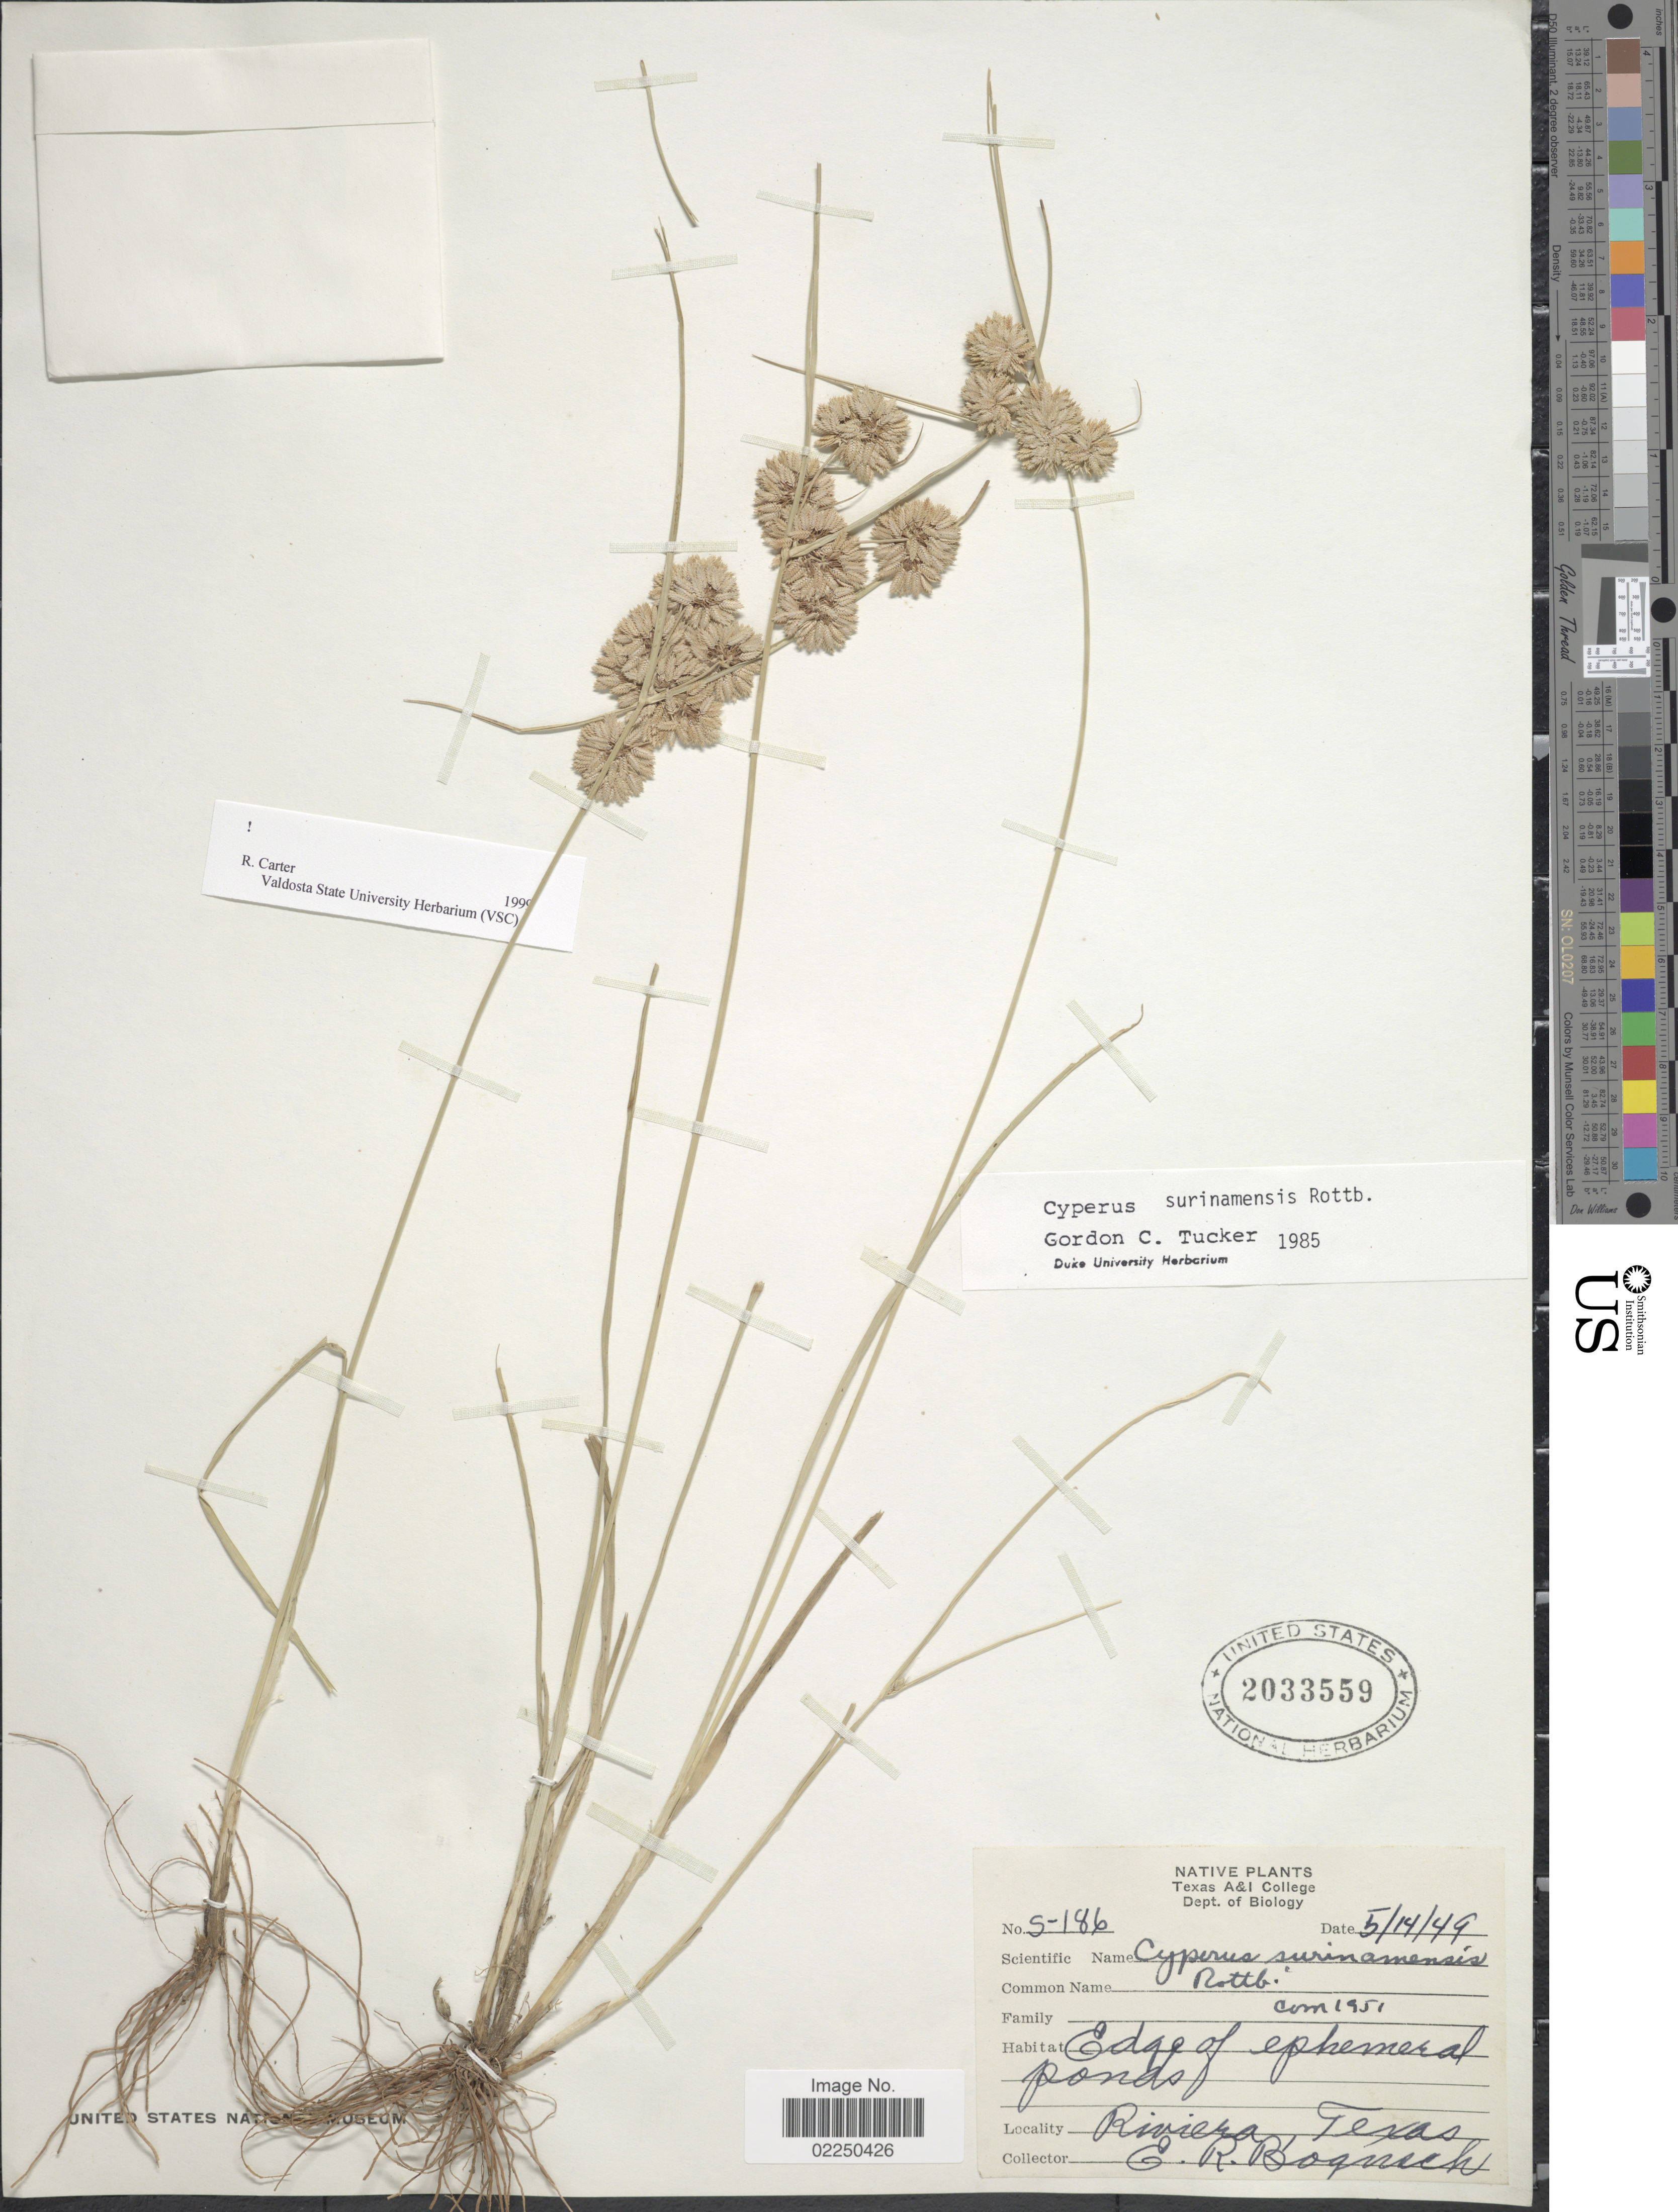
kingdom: Plantae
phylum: Tracheophyta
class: Liliopsida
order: Poales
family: Cyperaceae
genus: Cyperus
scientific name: Cyperus surinamensis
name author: Rottb.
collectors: E. Bognach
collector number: S-186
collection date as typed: Transcribed d/m/y: 14/5/49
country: United States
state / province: Texas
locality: Edge of epheral ponds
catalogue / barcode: US 2033559